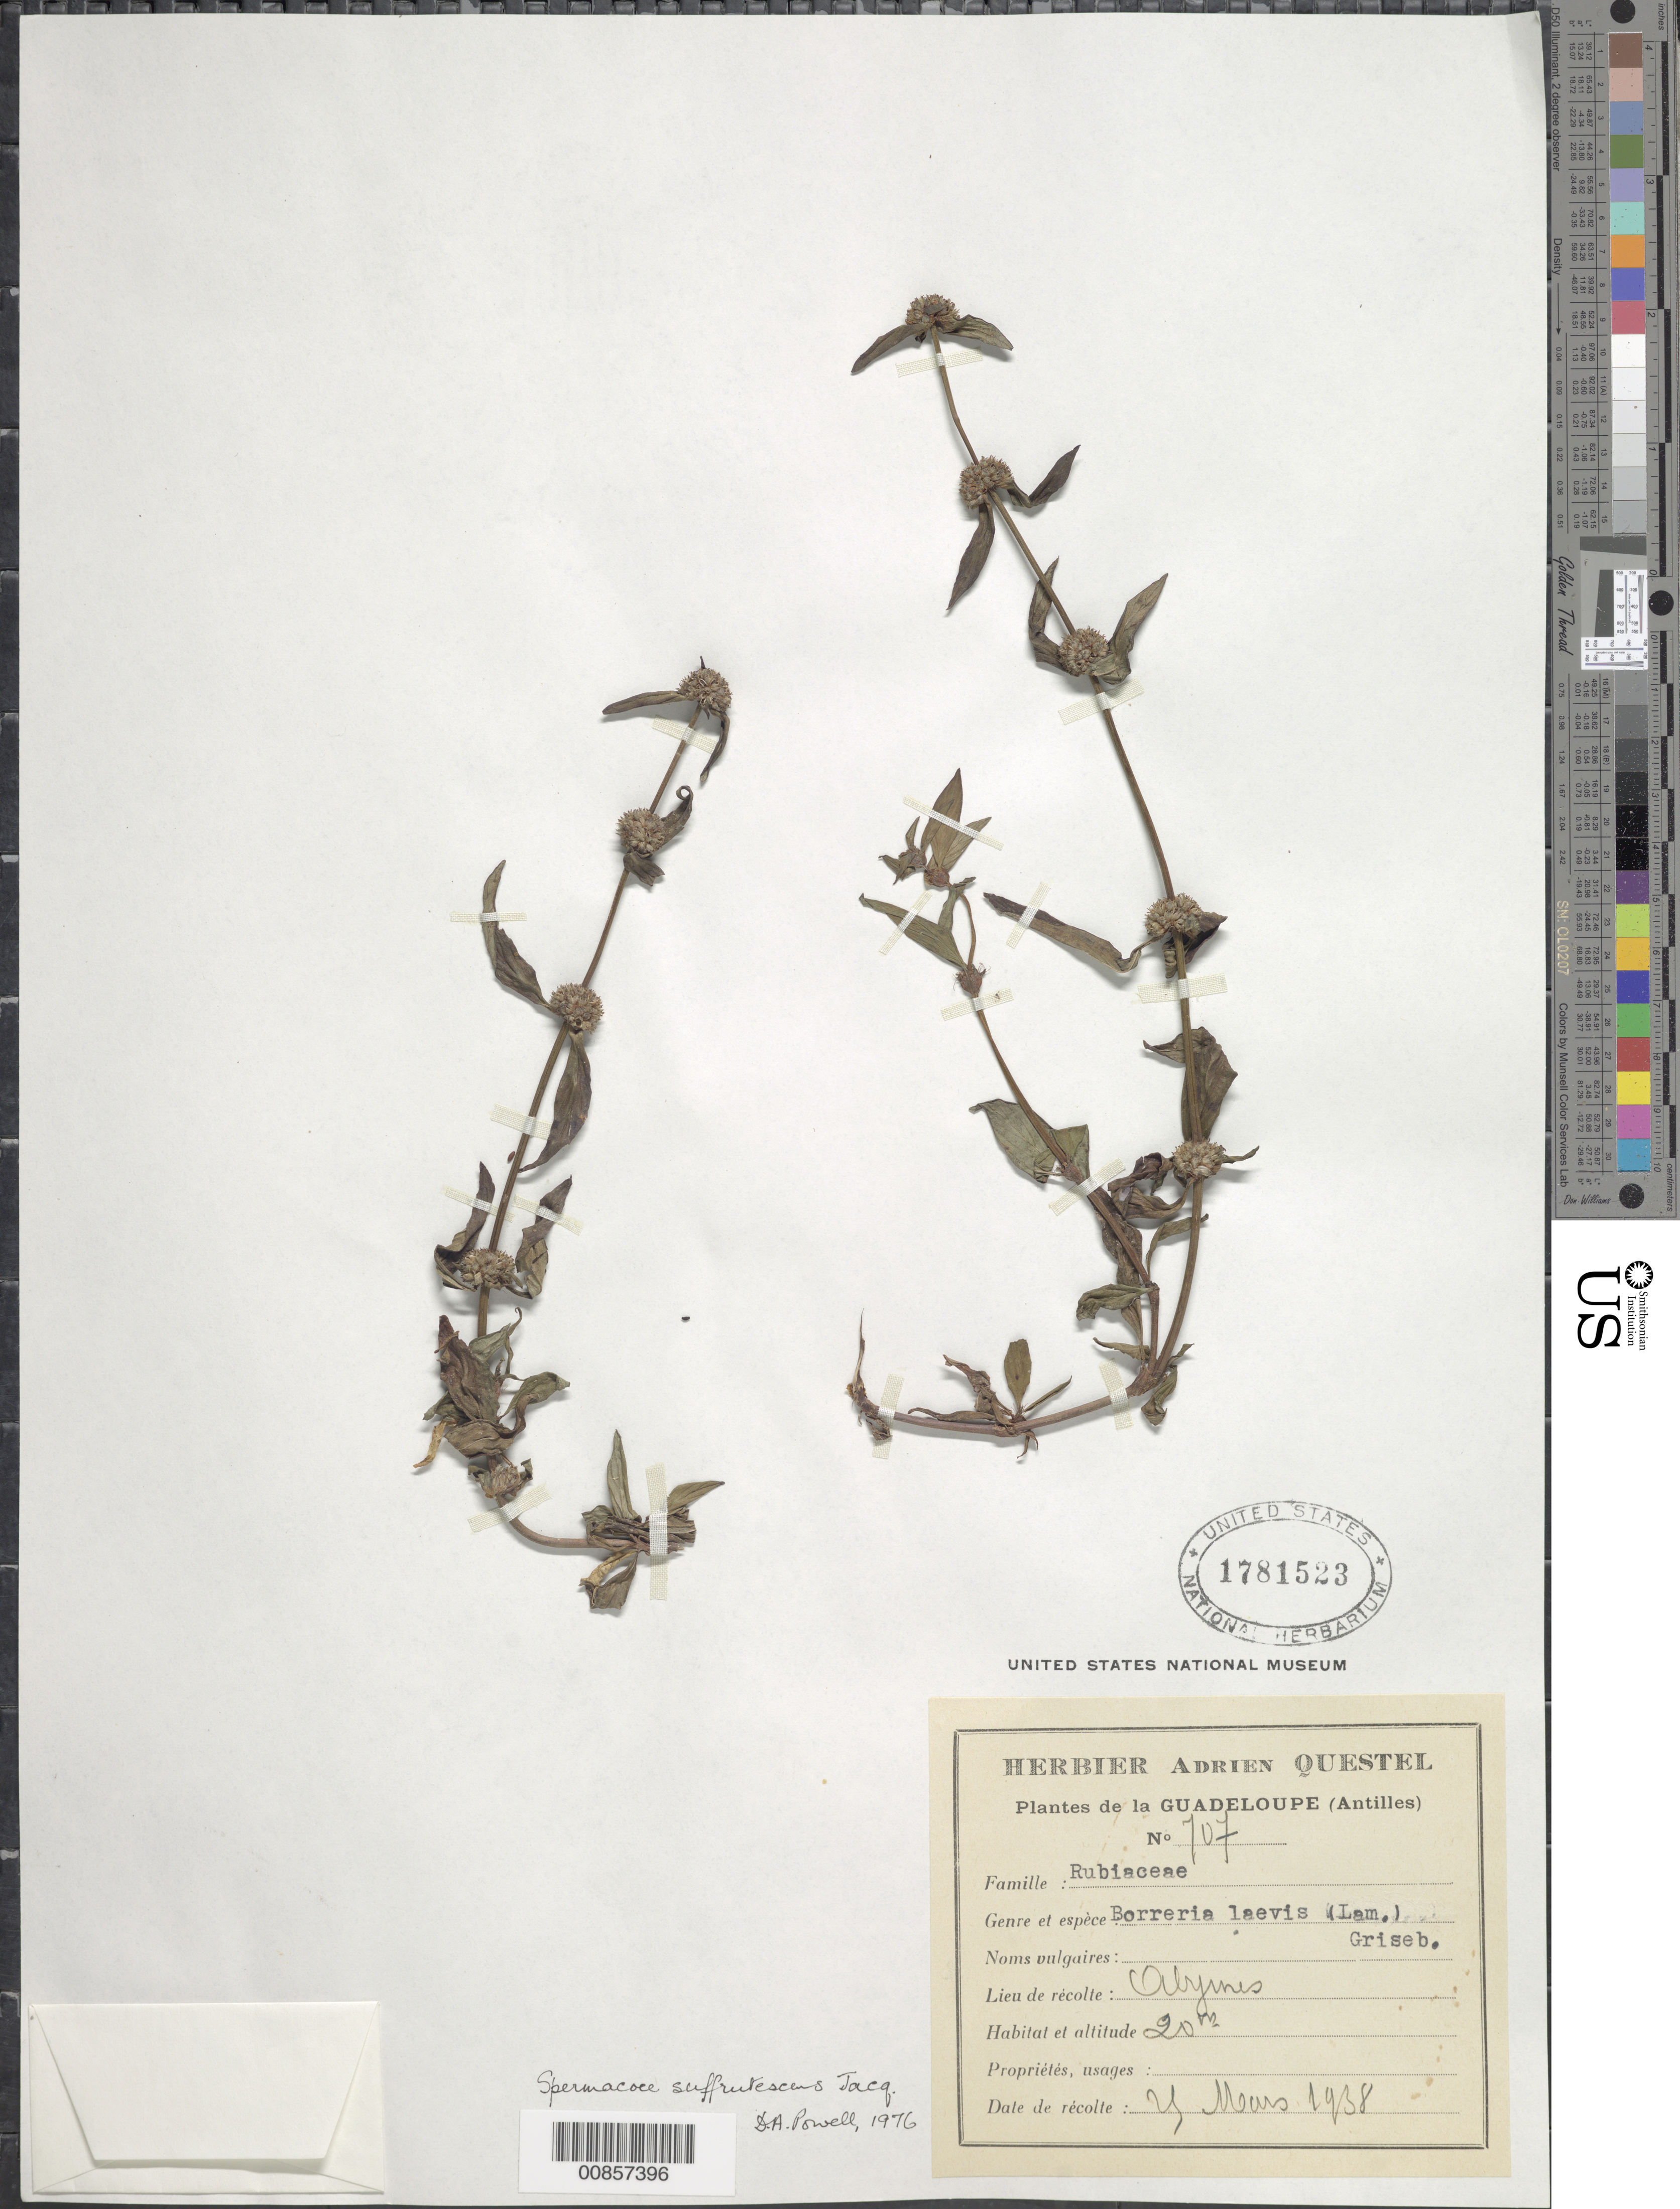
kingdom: Plantae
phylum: Tracheophyta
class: Magnoliopsida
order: Gentianales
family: Rubiaceae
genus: Spermacoce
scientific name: Spermacoce remota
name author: Lam.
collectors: A. Questel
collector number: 707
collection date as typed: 04 Mar 1938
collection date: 1938-03-04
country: Guadeloupe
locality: Olymes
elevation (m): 20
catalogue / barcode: US 1781523